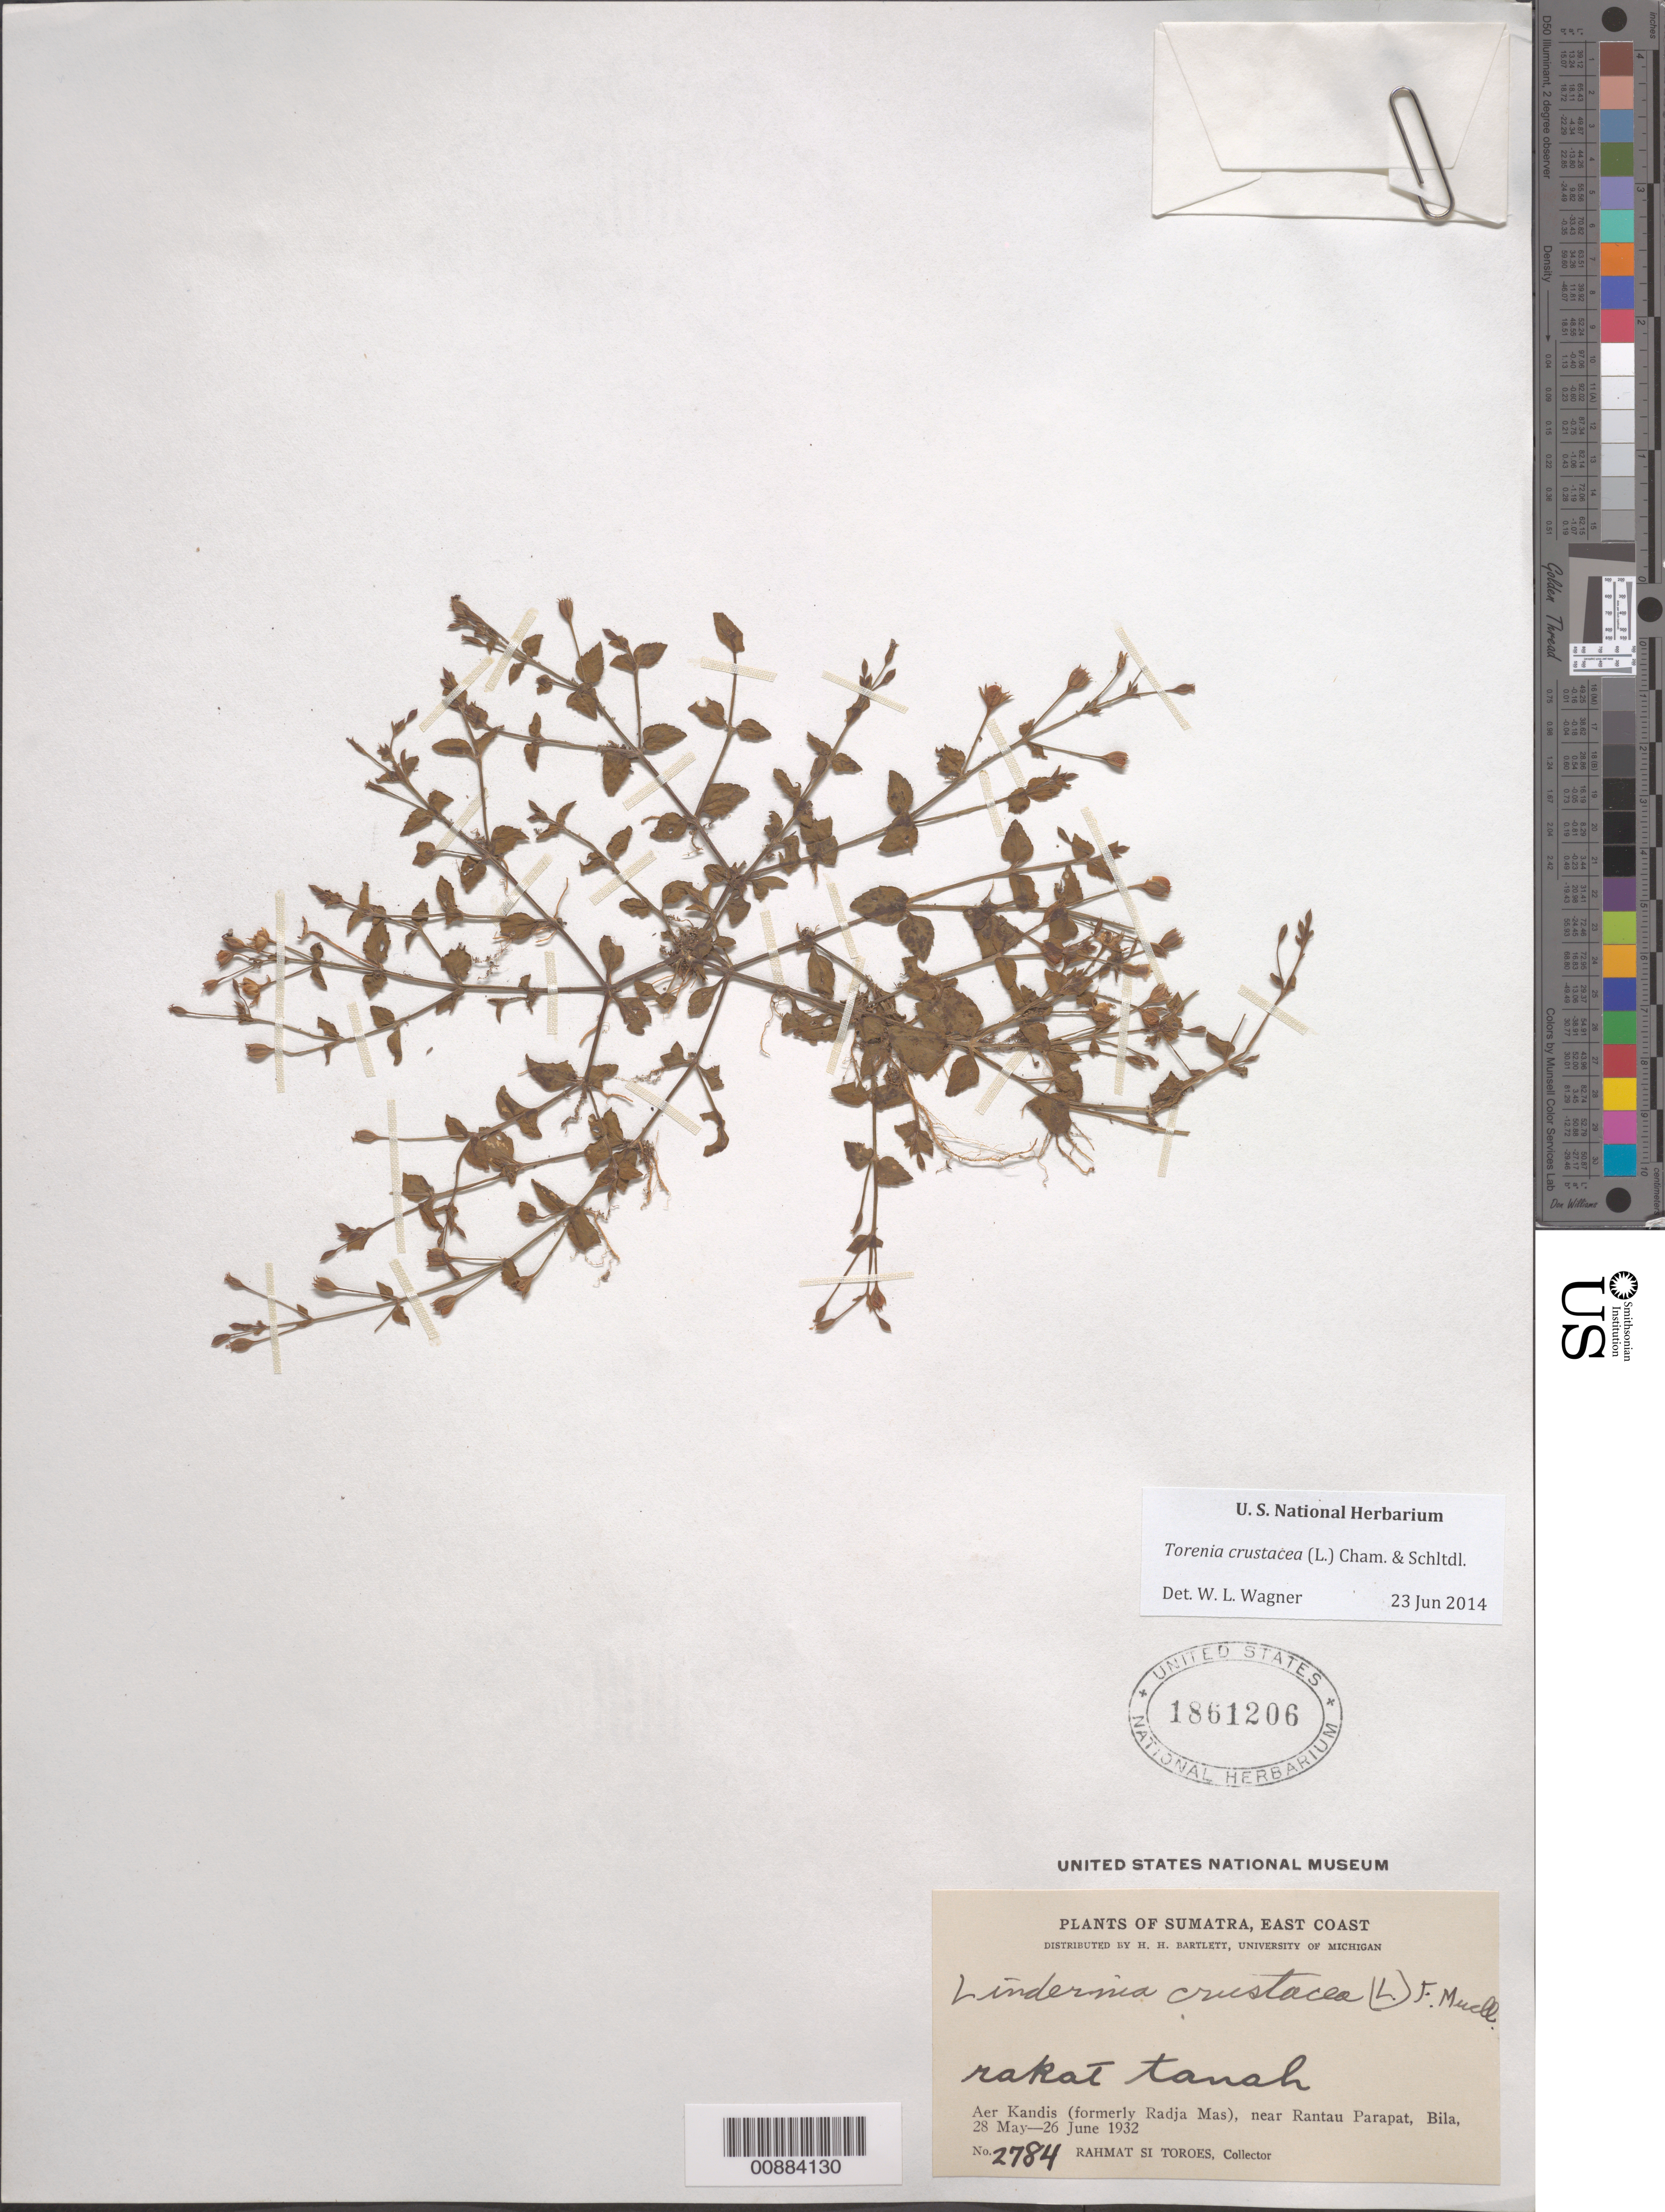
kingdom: Plantae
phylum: Tracheophyta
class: Magnoliopsida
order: Lamiales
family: Linderniaceae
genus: Torenia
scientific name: Torenia crustacea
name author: (L.) Cham. & Schltdl.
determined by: Wagner, W. L., (BOT), Smithsonian Institution - National Museum of Natural History (UNITED STATES)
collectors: Rahmat Si Boeea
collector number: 2784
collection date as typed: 28 May 1932 to 26 Jun 1932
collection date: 1932-05-28/1932-06-26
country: Indonesia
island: Sumatra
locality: Sumatra, East Coast, Aer Kandis (formerly Radja Mas) near Rantau Parapat, Bila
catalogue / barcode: US 1861206